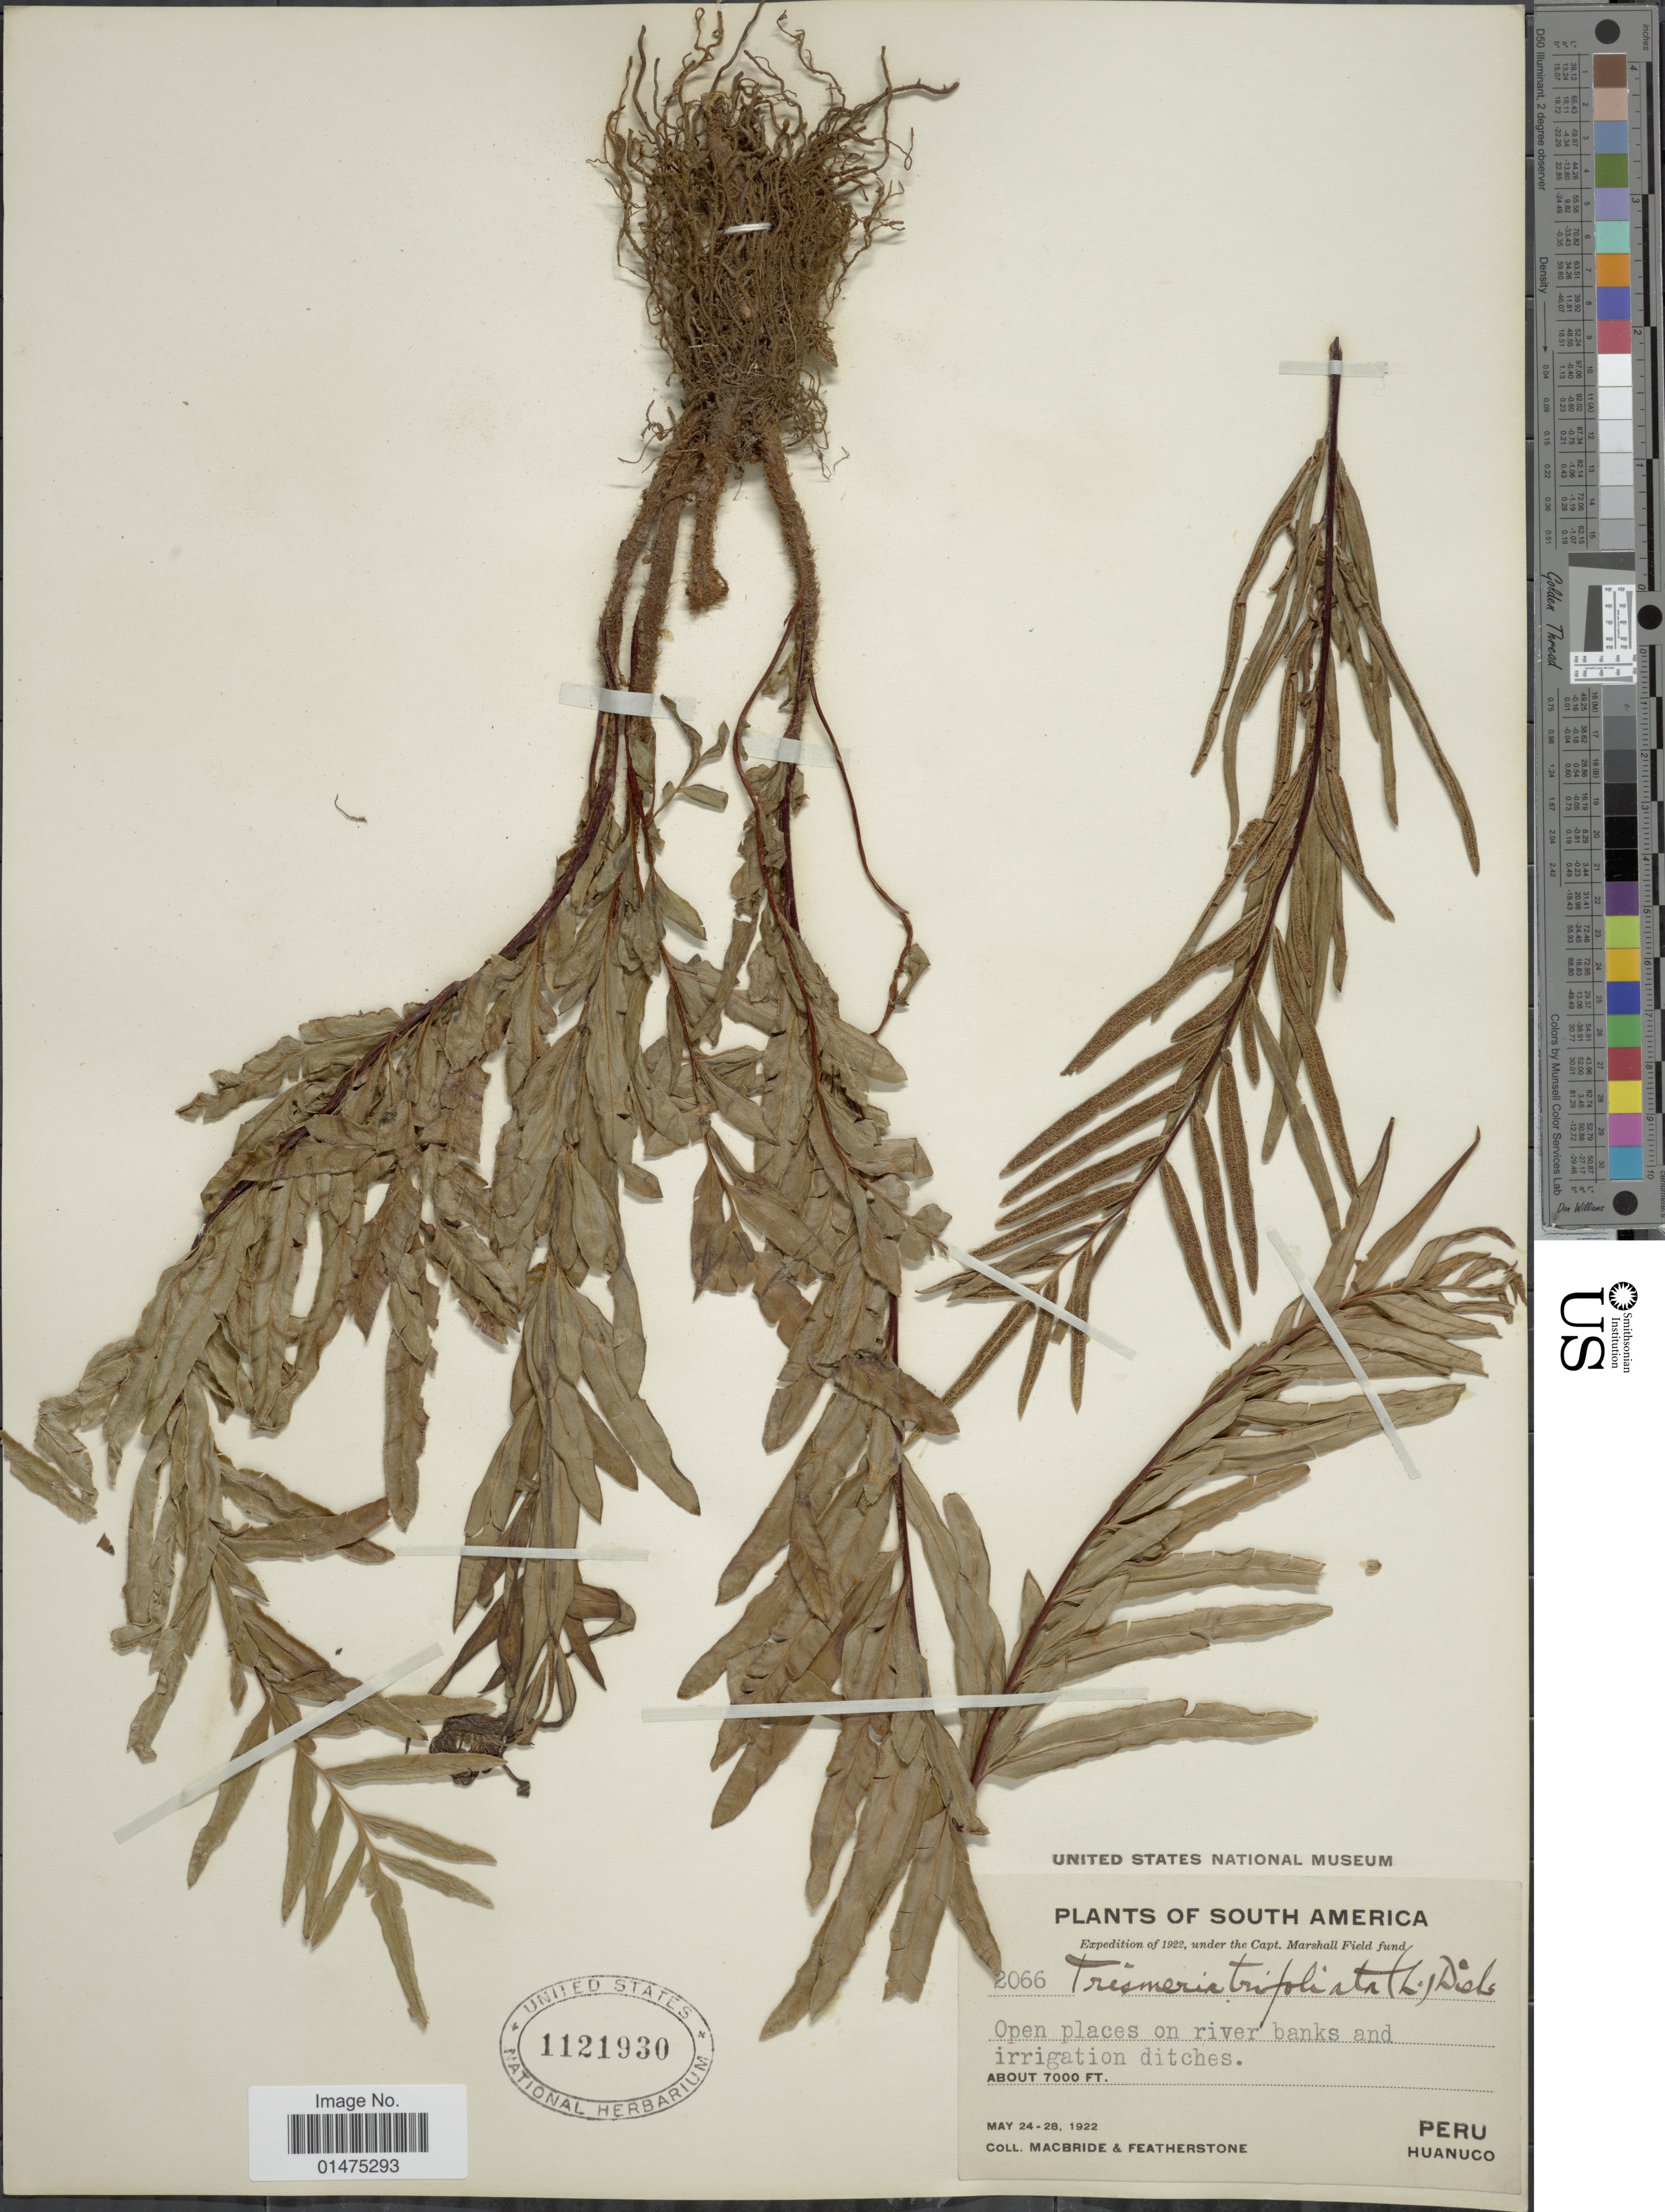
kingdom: Plantae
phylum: Tracheophyta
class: Polypodiopsida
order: Polypodiales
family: Pteridaceae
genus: Pityrogramma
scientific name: Pityrogramma trifoliata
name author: (L.) R.M. Tryon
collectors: Macbride, -- & -. Featherstone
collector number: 2066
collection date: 1922-05-24/1922-05-28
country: Peru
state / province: Huánuco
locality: South America, open places on river banks and irrigation ditches, Huanuco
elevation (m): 2134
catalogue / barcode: US 1121930